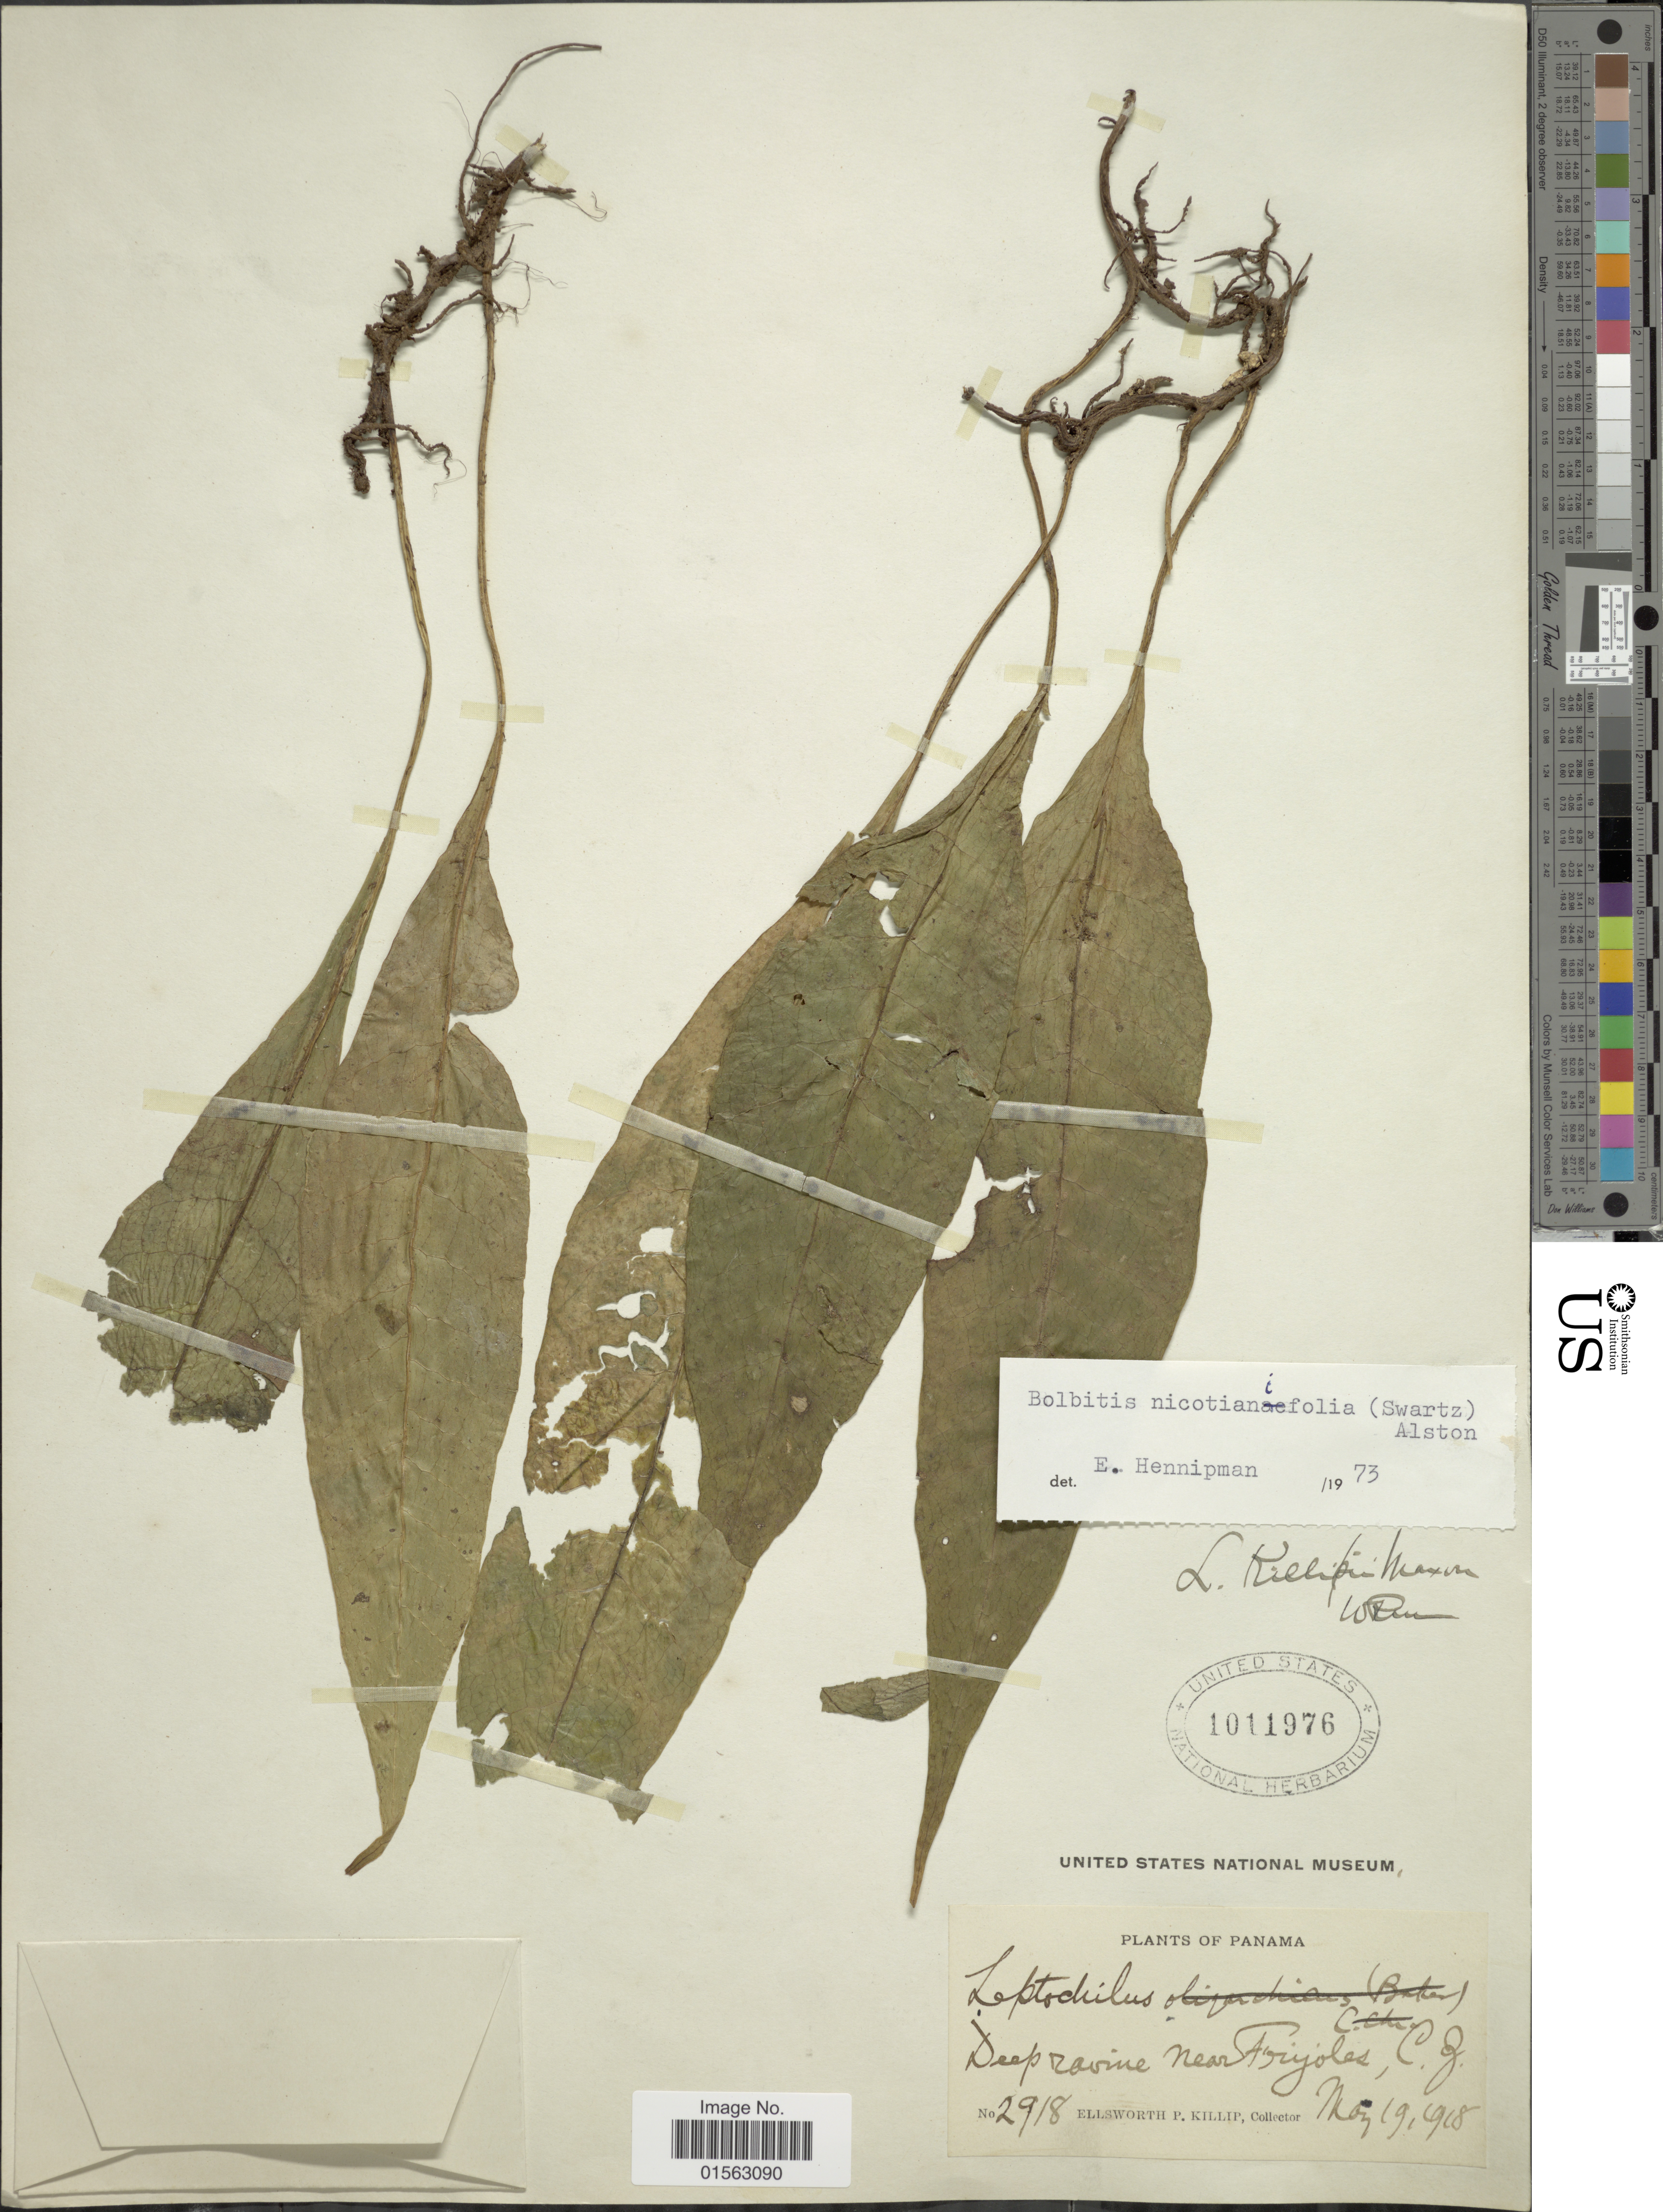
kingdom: Plantae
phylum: Tracheophyta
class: Polypodiopsida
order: Polypodiales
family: Dryopteridaceae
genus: Mickelia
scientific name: Mickelia nicotianifolia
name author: (Sw.) R.C. Moran et al.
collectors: E. P. Killip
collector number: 2918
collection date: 1918-08-19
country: Panama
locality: Deep ravine near Frijoles, C. Z.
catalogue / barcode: US 1011976